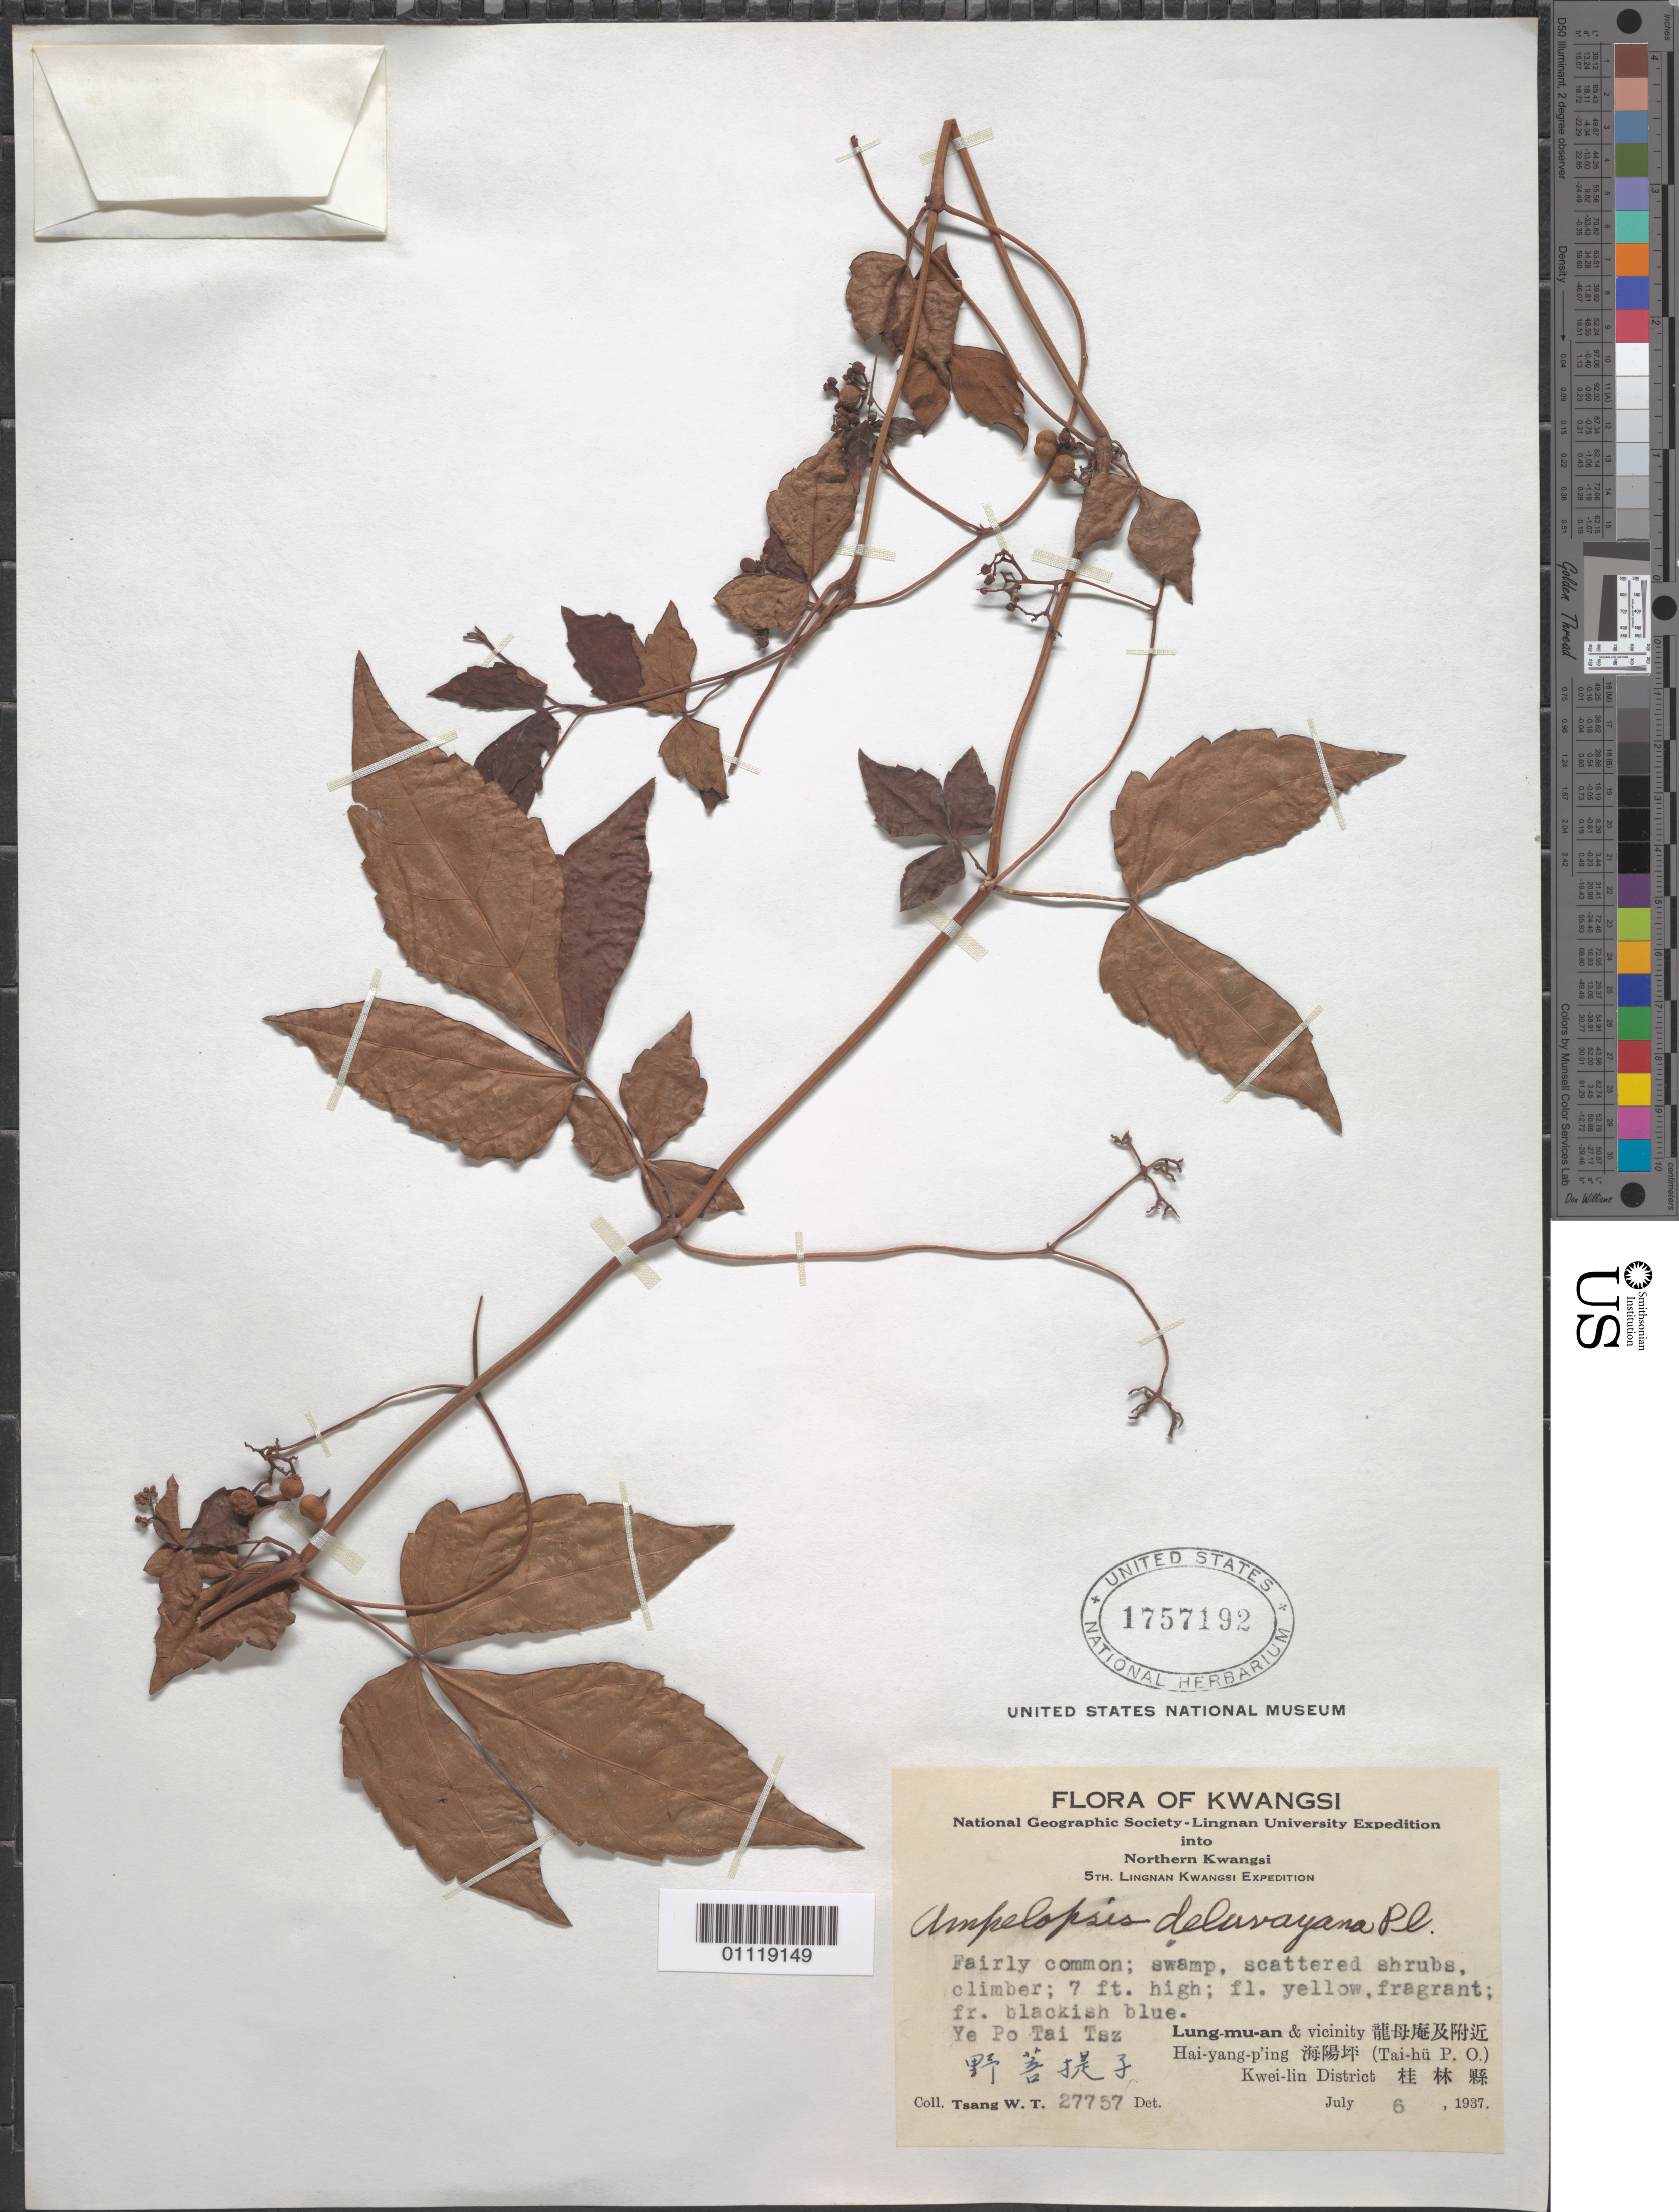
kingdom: Plantae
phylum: Tracheophyta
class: Magnoliopsida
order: Vitales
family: Vitaceae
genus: Ampelopsis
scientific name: Ampelopsis delavayana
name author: Planch.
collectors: W. T. Tsang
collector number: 27757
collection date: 1937-07-06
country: China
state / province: Guangxi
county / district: Kwei-Iin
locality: Lung-mu-an & vicinity Hai-yang p'ing.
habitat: Scattered shrubs, climber.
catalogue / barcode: US 1757192